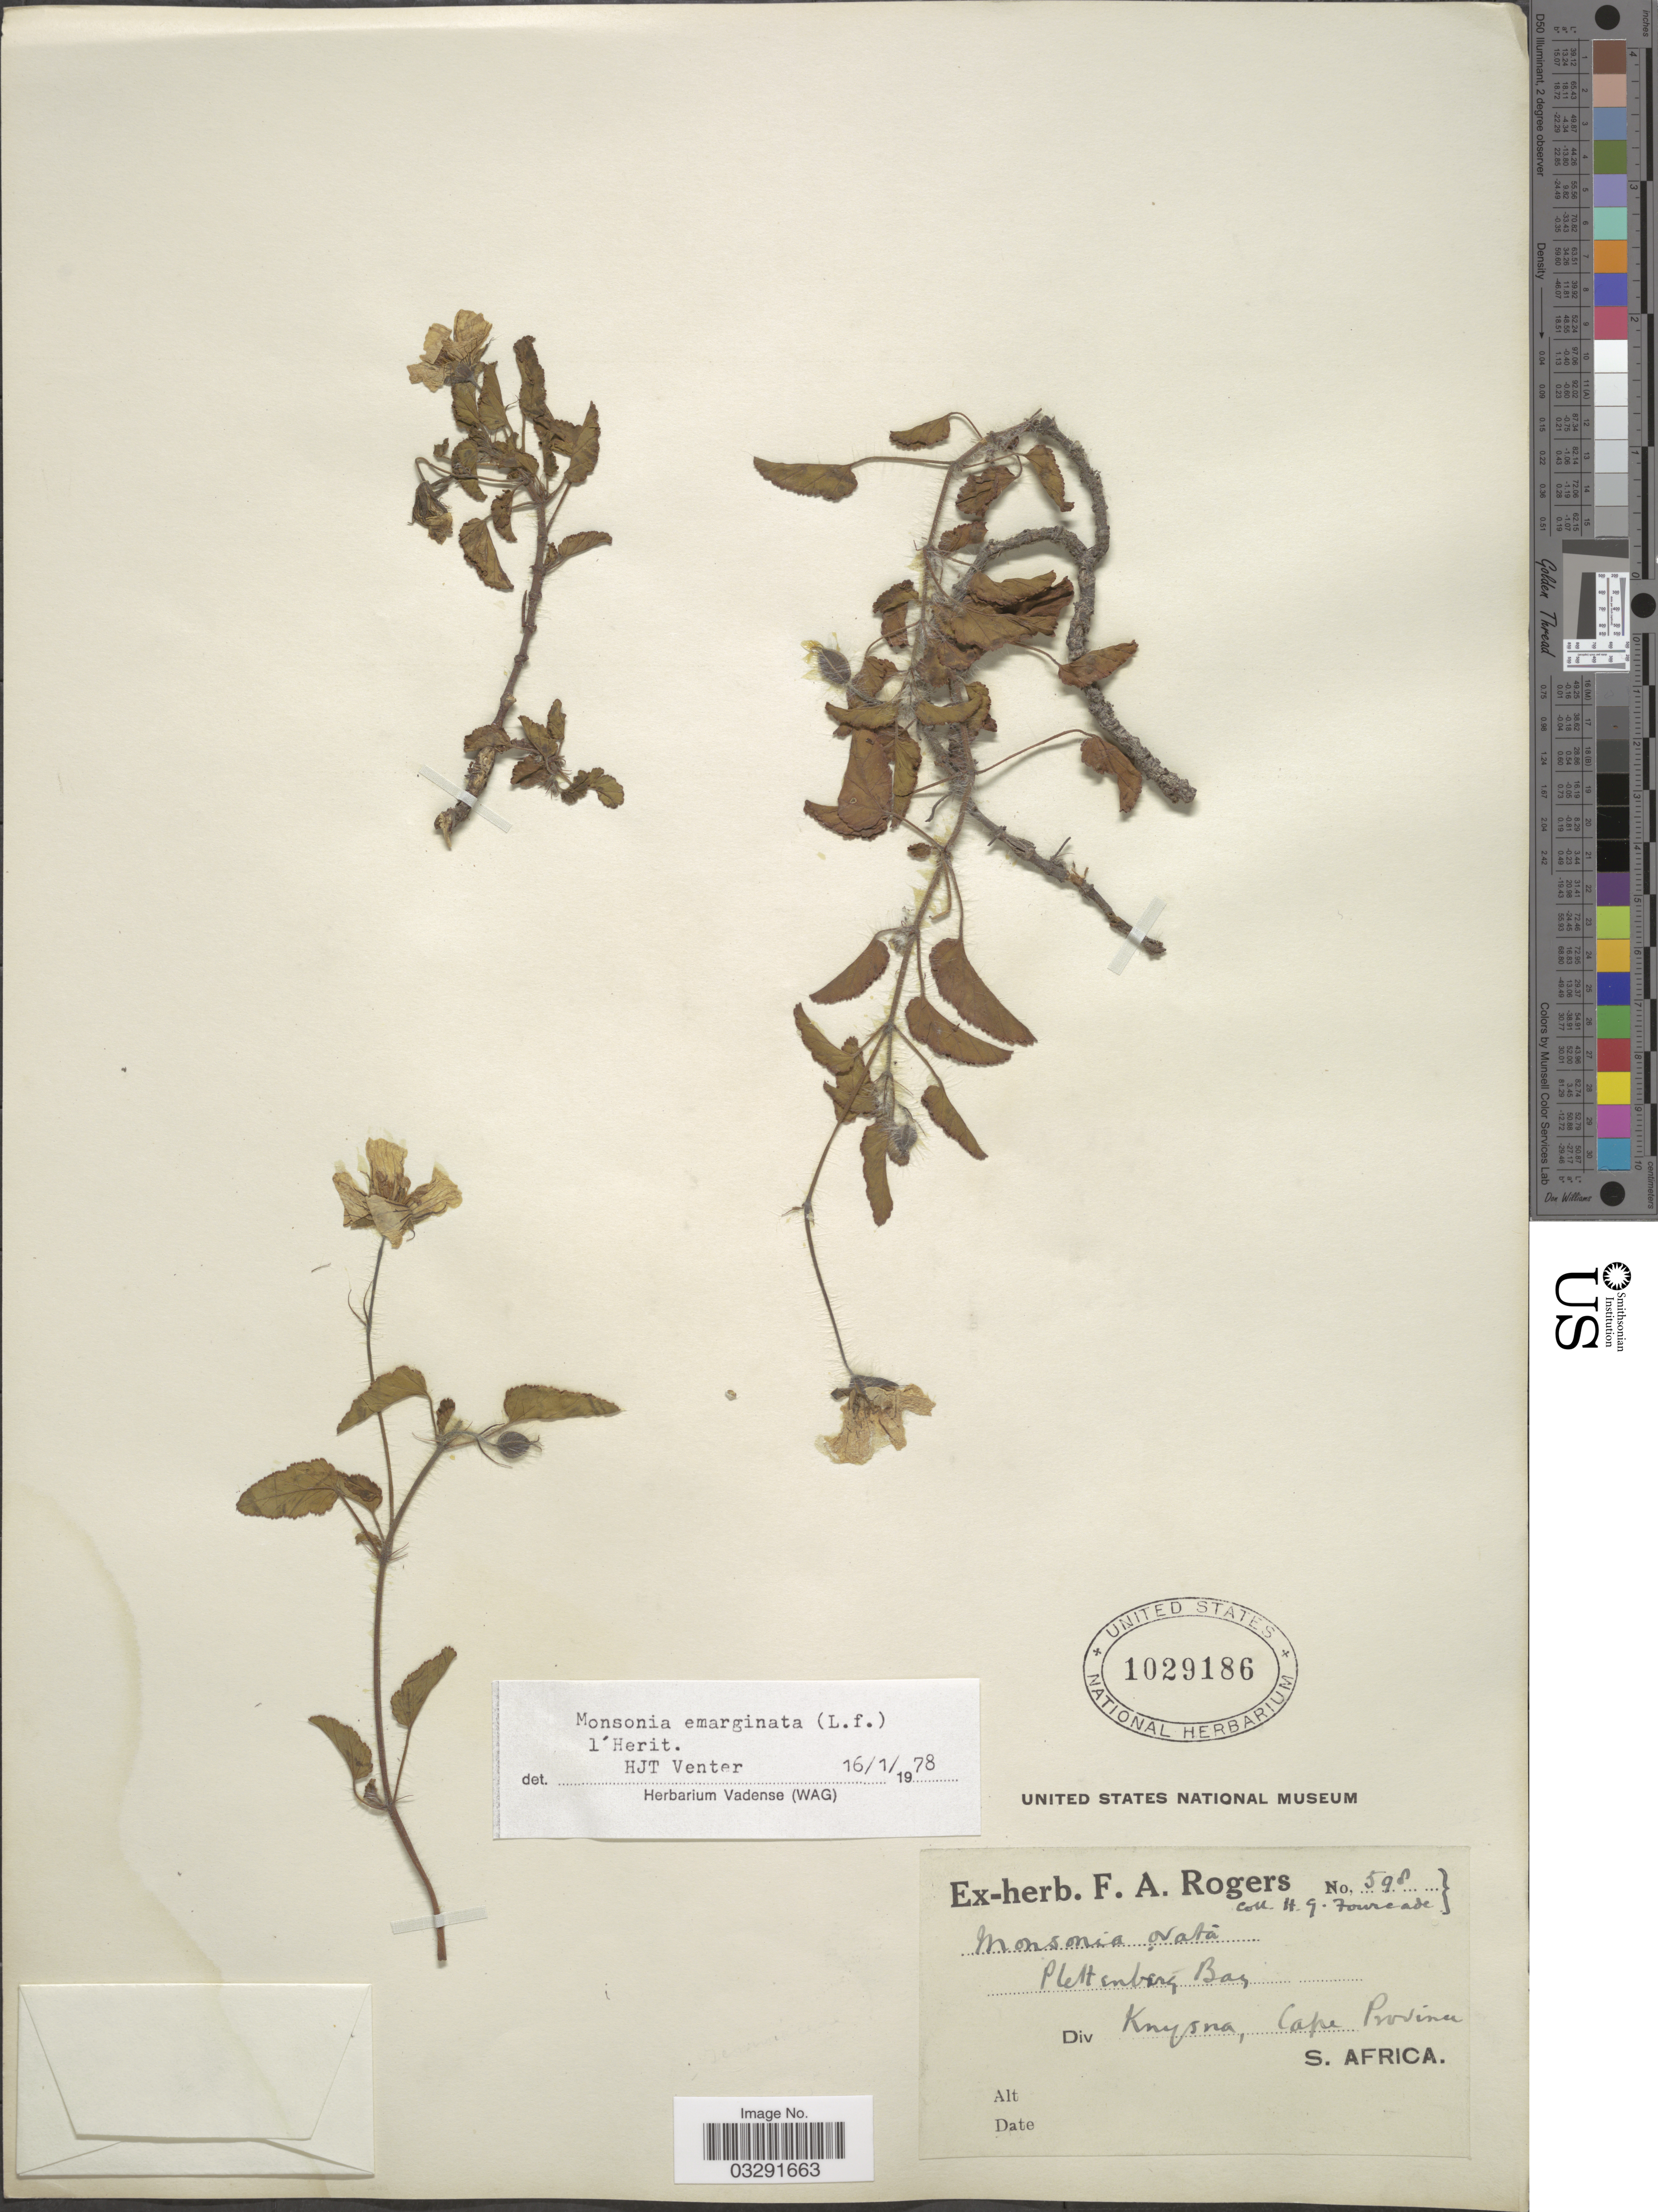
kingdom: Plantae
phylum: Tracheophyta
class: Magnoliopsida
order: Geraniales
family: Geraniaceae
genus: Monsonia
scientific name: Monsonia emarginata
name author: L'Hér.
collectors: H. G. Fourcade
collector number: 598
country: South Africa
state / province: Western Cape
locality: Plettenberg Bay. Knysna.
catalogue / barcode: US 1029186